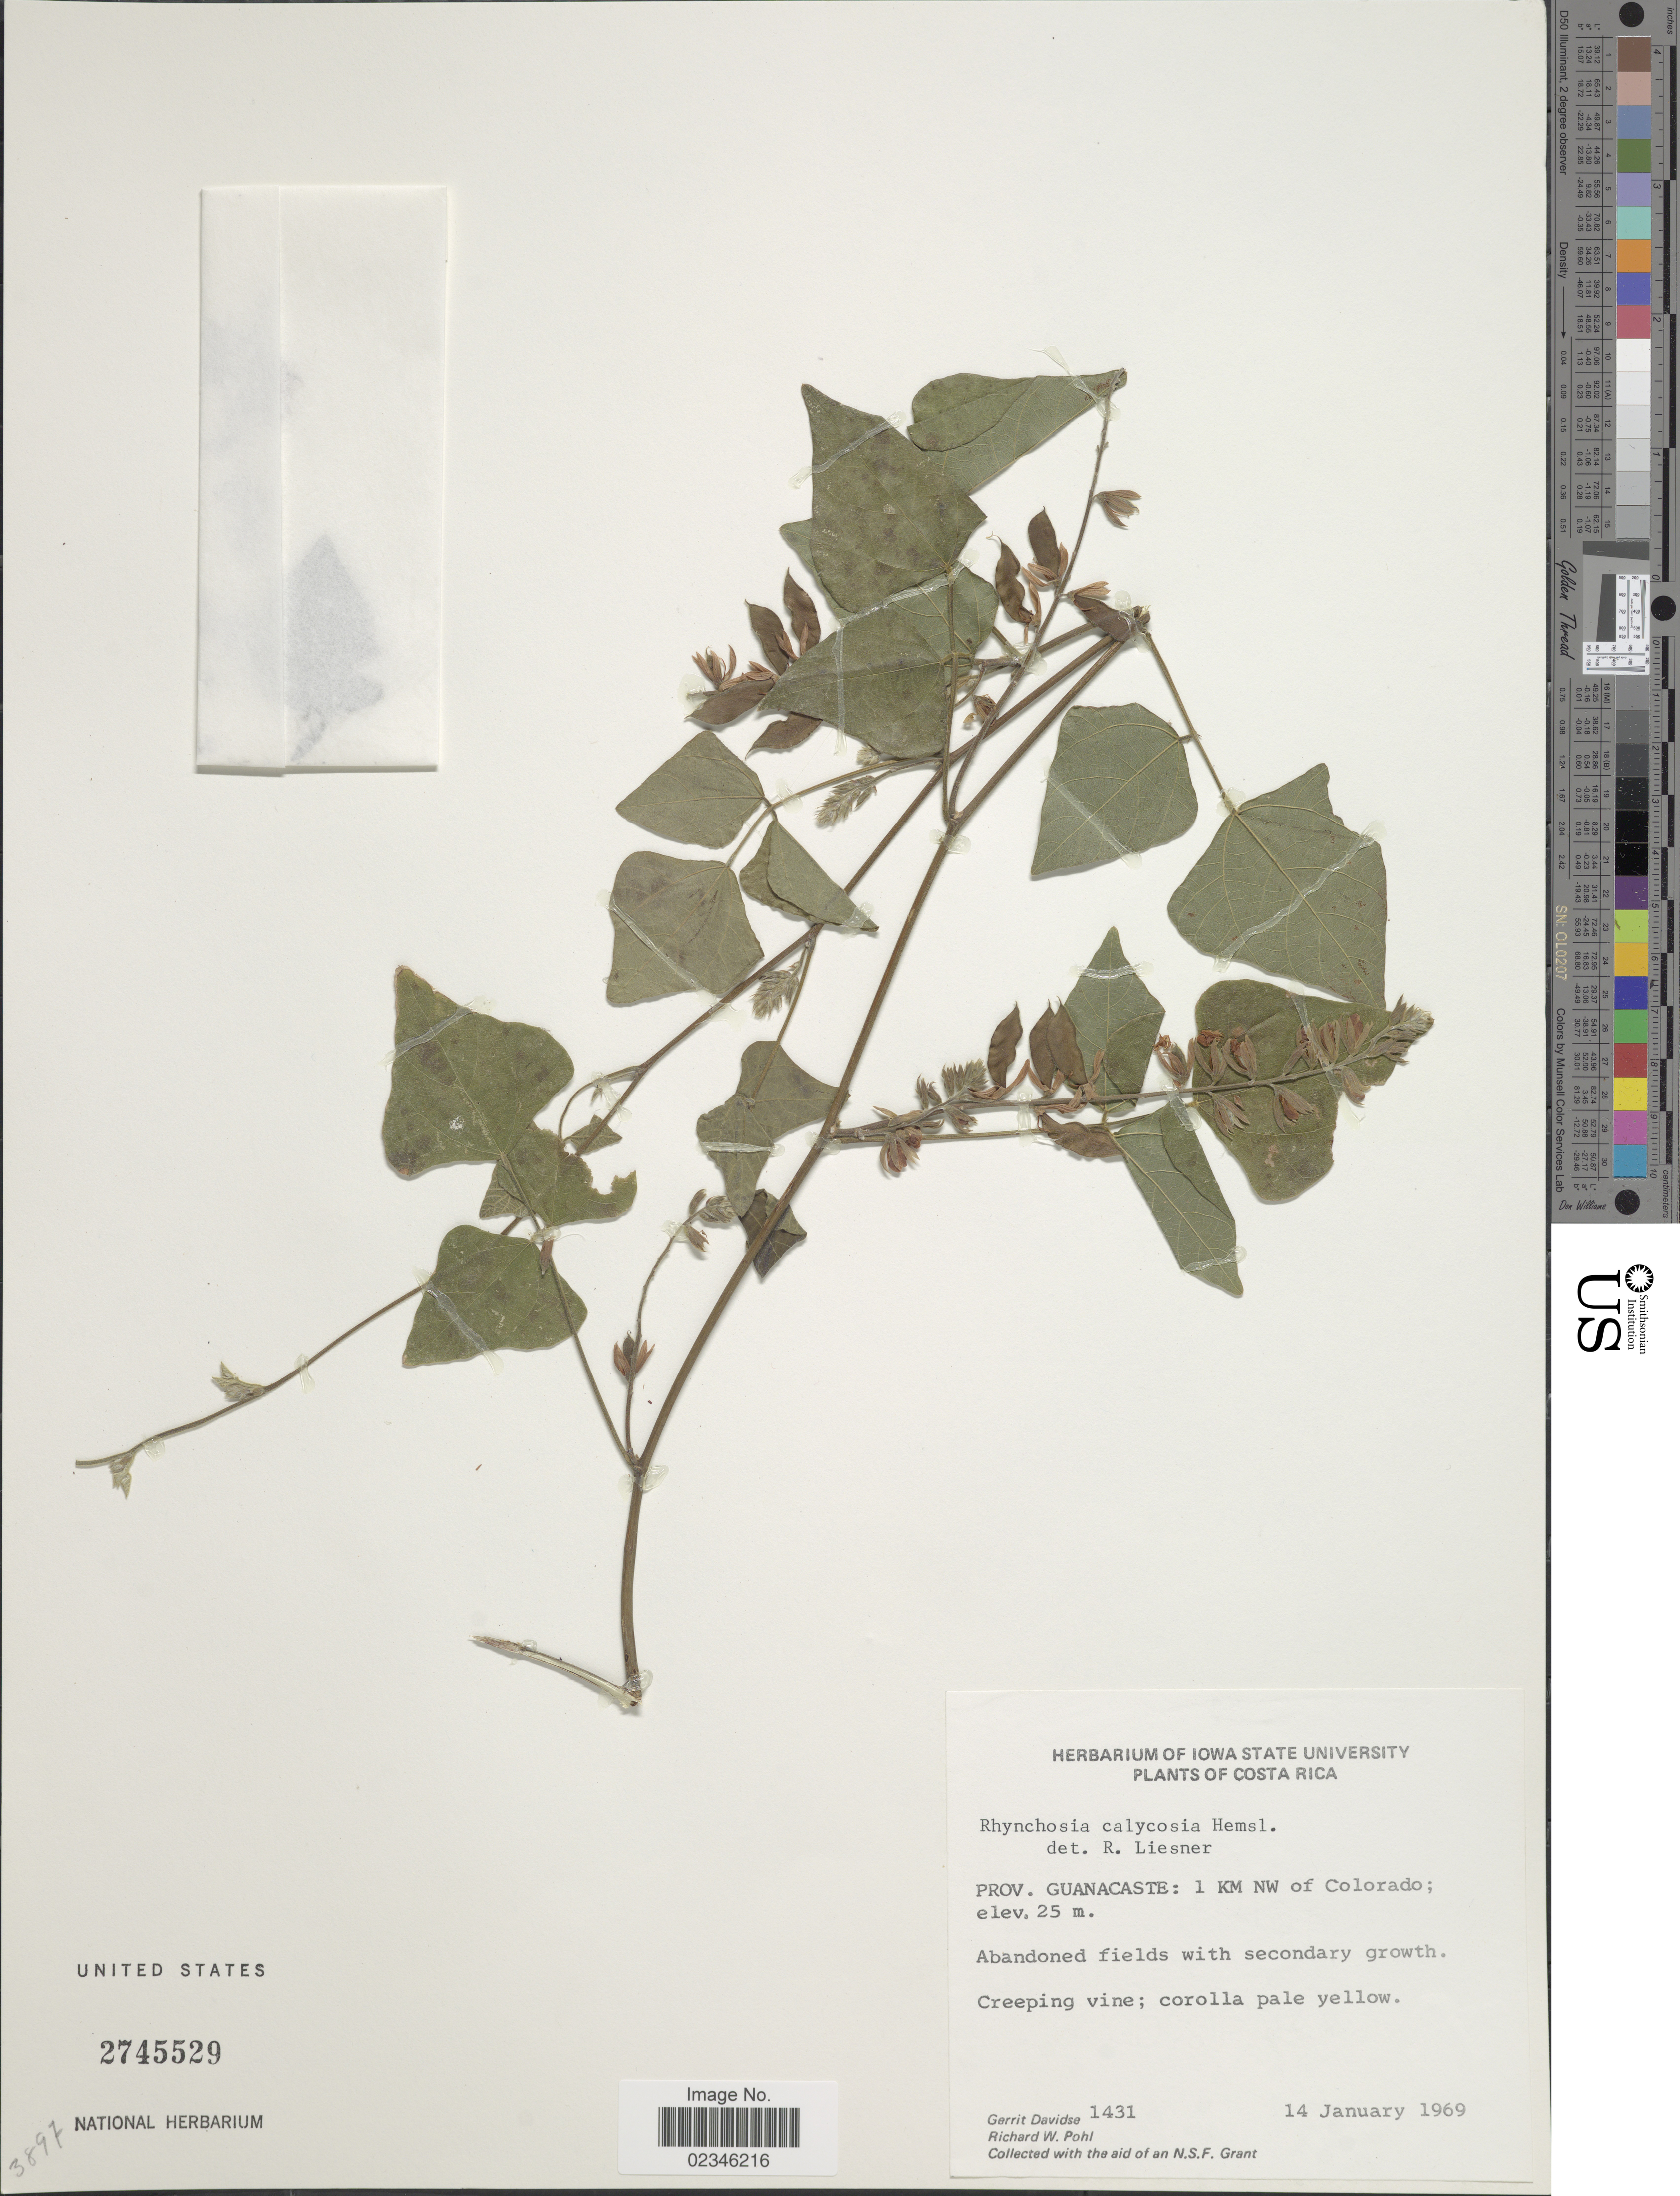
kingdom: Plantae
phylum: Tracheophyta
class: Magnoliopsida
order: Fabales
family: Fabaceae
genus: Rhynchosia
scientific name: Rhynchosia calycosa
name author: Hemsl.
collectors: G. Davidse & R. W. Pohl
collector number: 1431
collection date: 1969-01-14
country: Costa Rica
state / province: Guanacaste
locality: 1 Km NW of Colorado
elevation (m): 25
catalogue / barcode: US 2745529